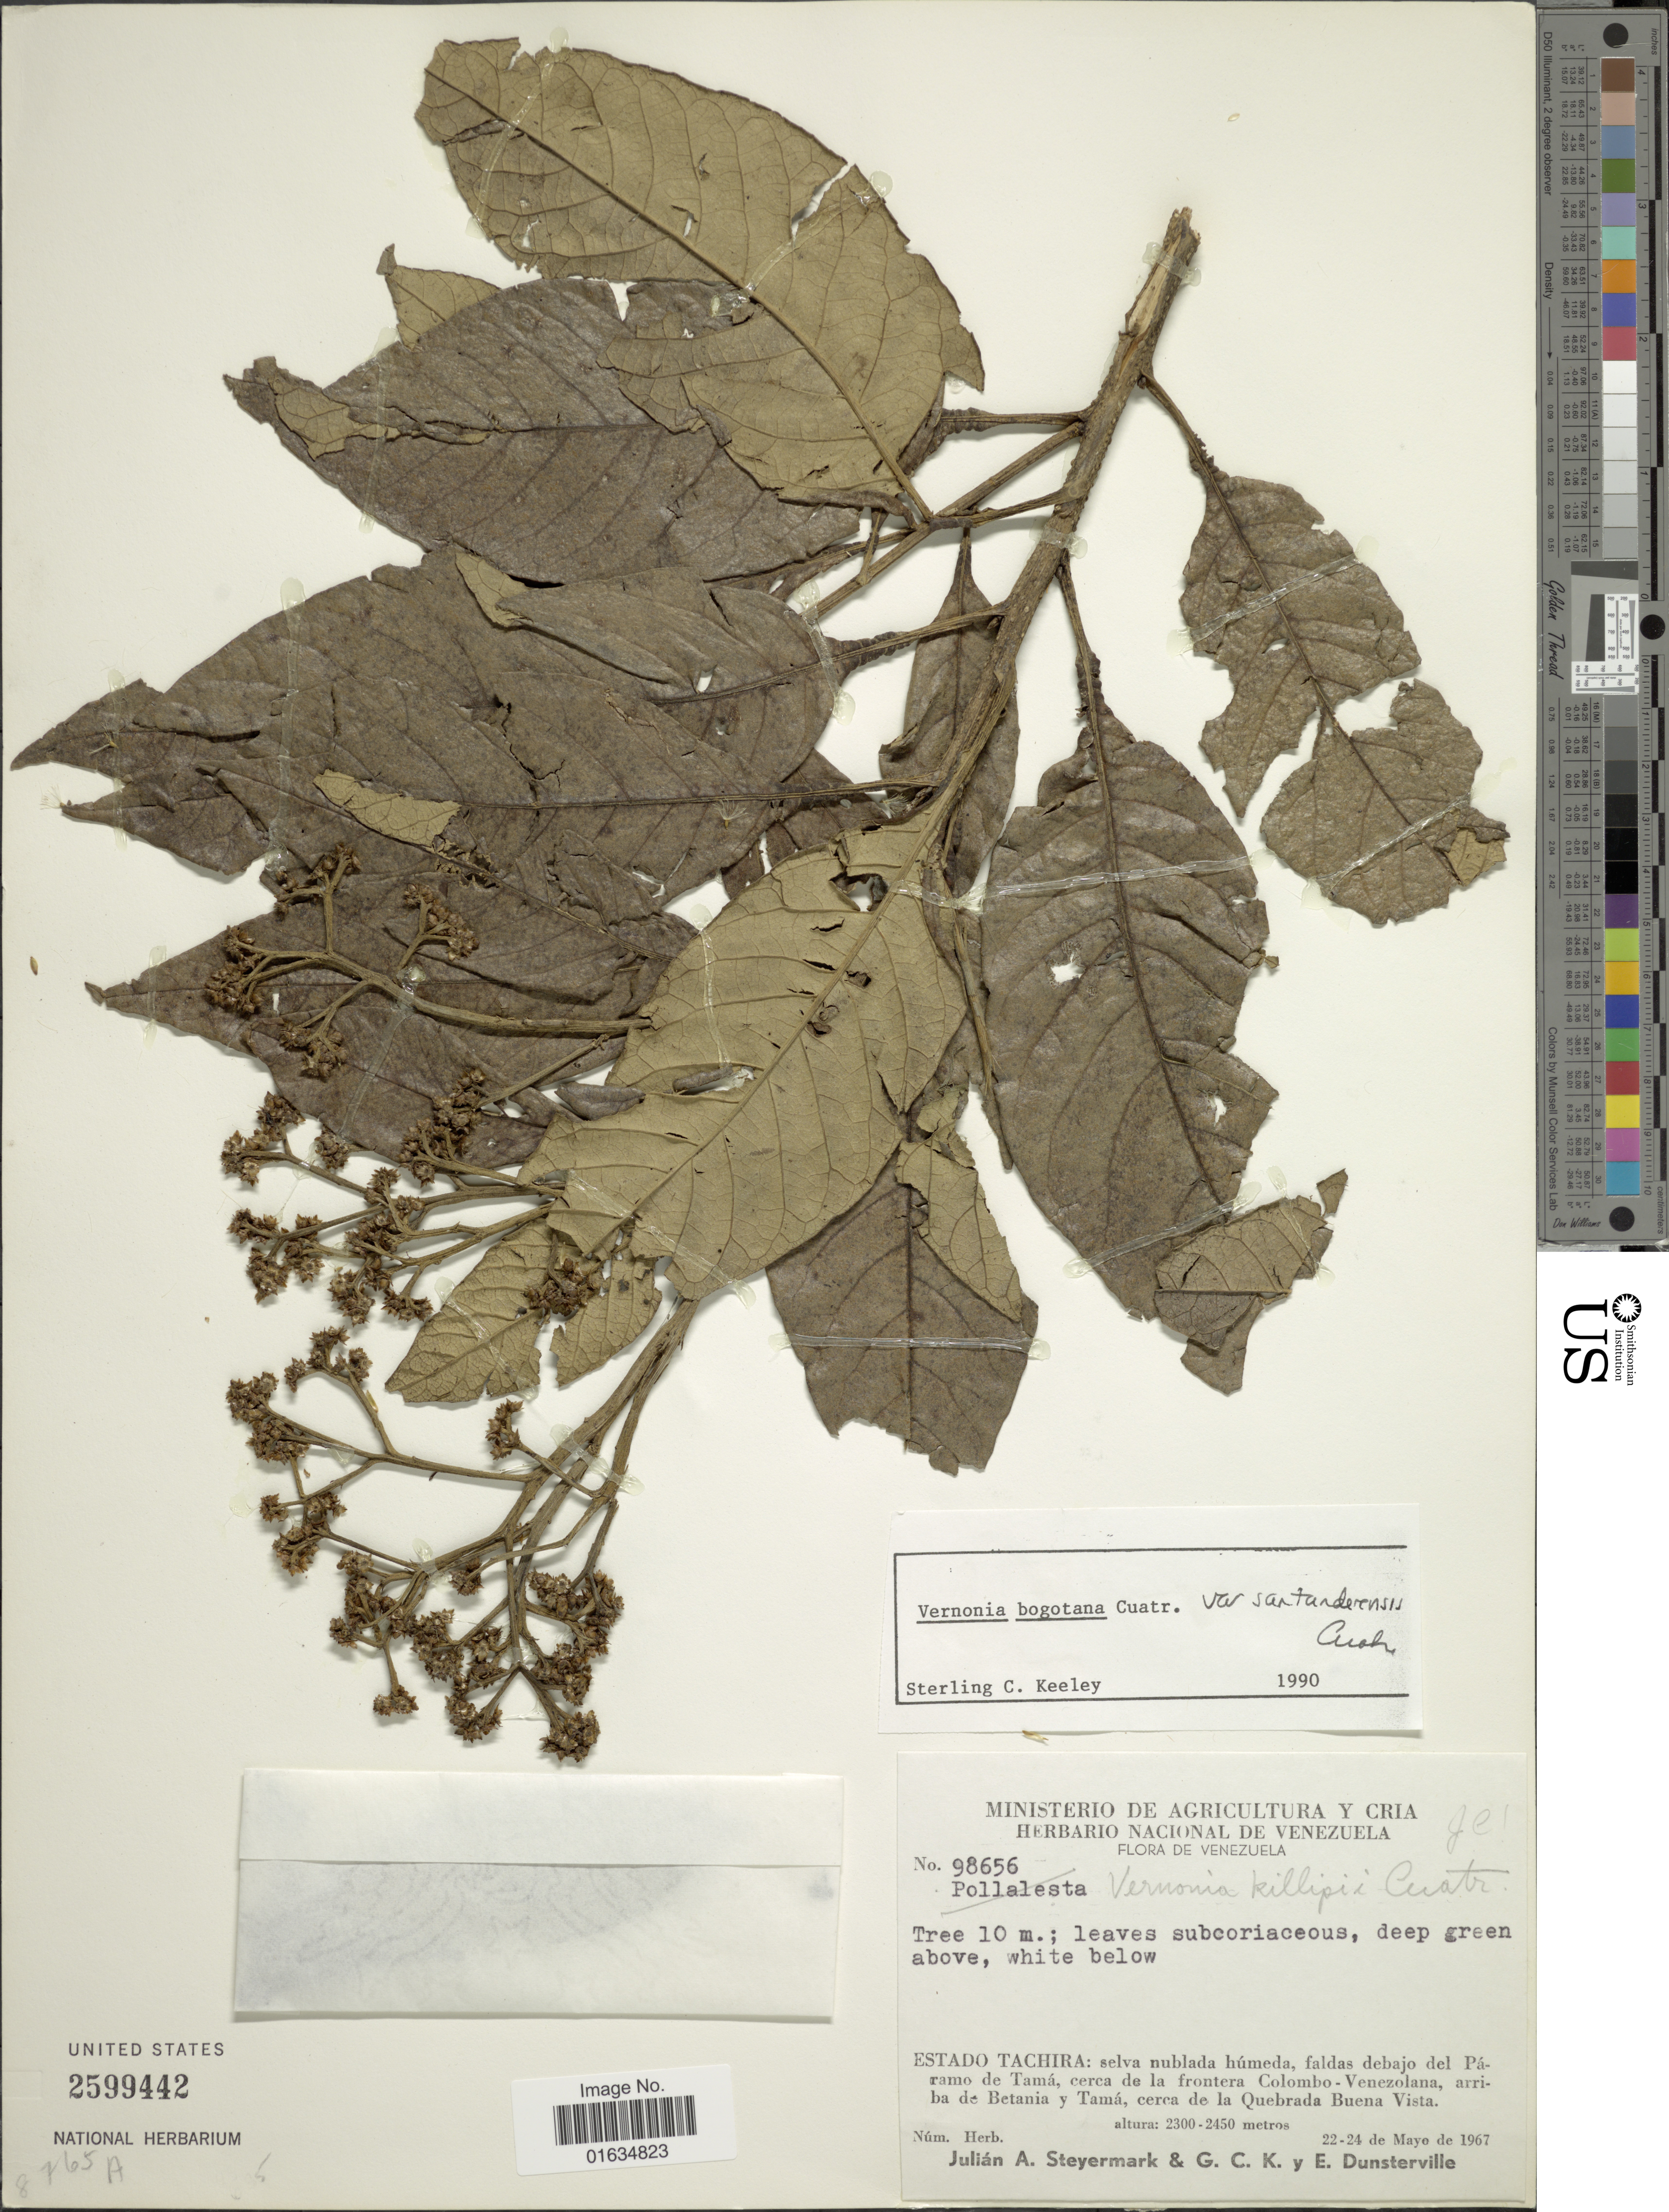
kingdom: Plantae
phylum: Tracheophyta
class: Magnoliopsida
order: Asterales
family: Asteraceae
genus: Critoniopsis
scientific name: Critoniopsis killipii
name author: (Cuatrec.) H. Rob.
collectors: J. Steyermark, G. C. K. Dunsterville & E. Dunsterville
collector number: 98656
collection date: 1967-05-22/1967-05-24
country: Venezuela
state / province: Tachira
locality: Selva nublada húmeda, faldas debajo del Páramo de Tamá, cerca de la frontera Colombo-Venecolana, arriba de Betania y Tamá, cerca de la Quebrada Buena Vista.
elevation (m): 2300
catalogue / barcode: US 259942